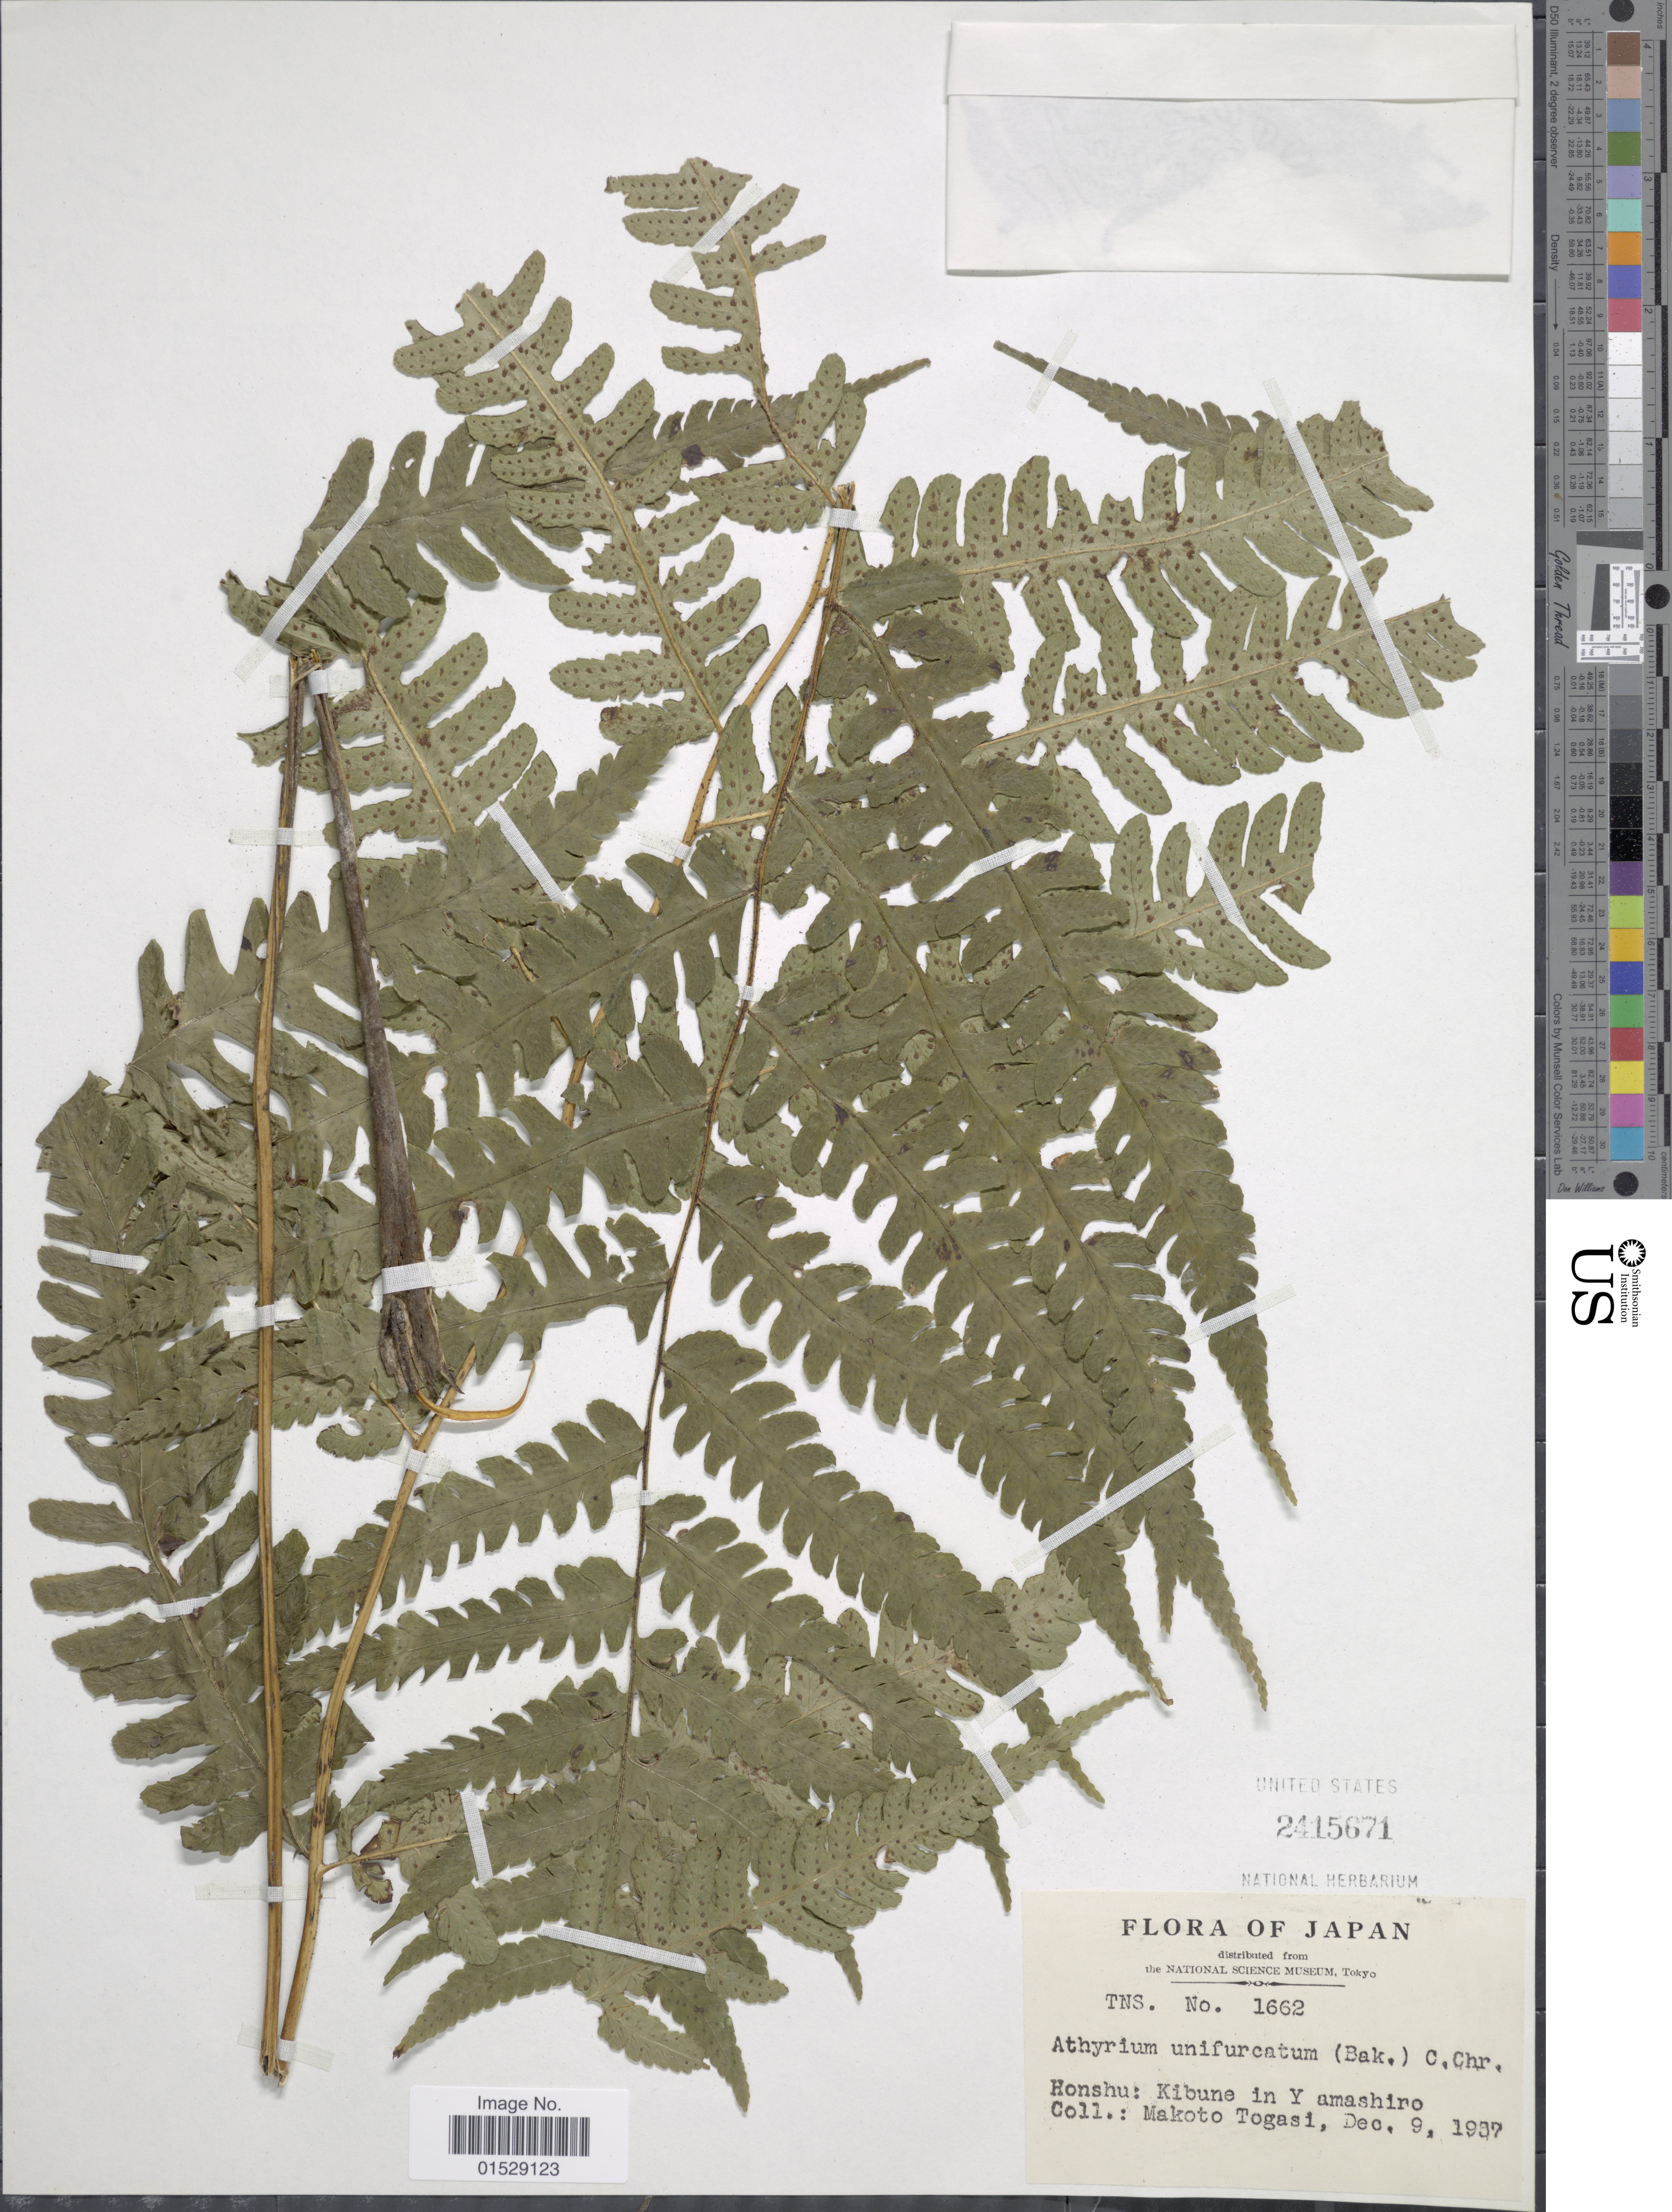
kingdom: Plantae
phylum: Tracheophyta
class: Polypodiopsida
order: Polypodiales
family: Athyriaceae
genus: Deparia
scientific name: Deparia unifurcata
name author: (Baker) M. Kato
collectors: M. Togasi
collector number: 1662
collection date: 1937-12-09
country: Japan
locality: Honshu: Kibune in Yamashiro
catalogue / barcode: US 2415671